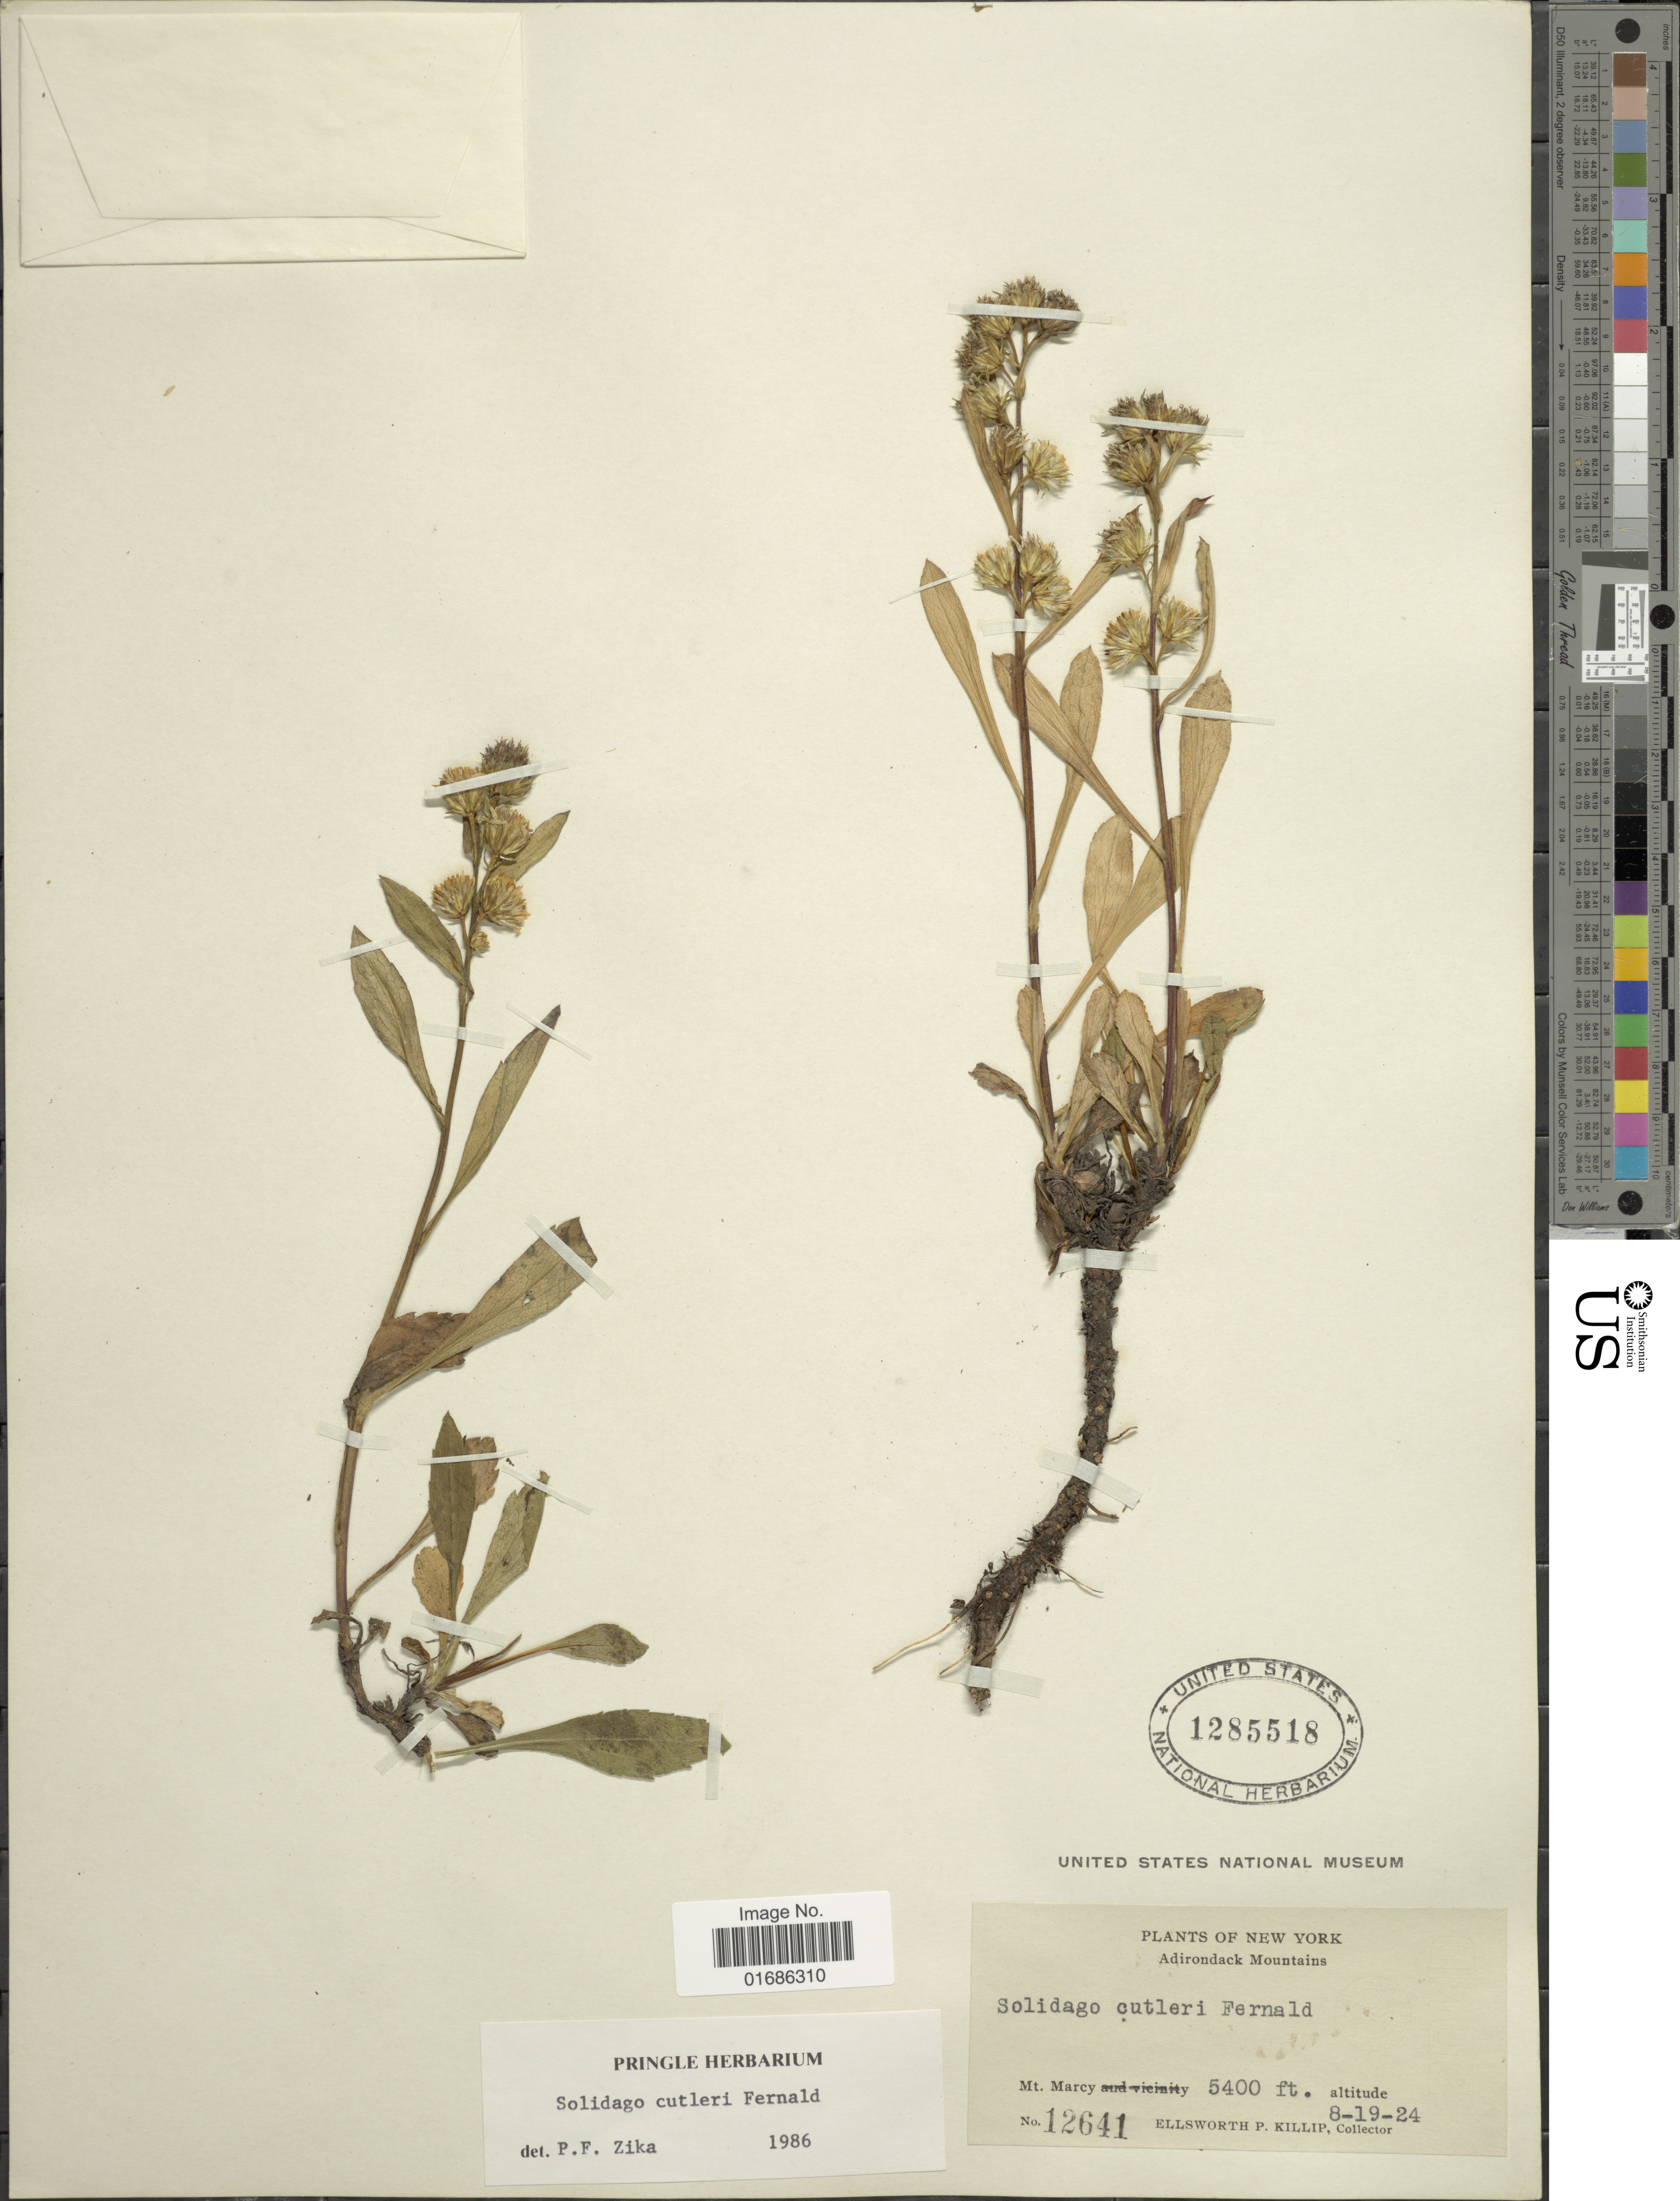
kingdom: Plantae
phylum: Tracheophyta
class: Magnoliopsida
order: Asterales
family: Asteraceae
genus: Solidago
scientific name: Solidago cutleri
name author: Fernald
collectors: E. P. Killip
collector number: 12641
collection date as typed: Transcribed d/m/y: 19/8/24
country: United States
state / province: New York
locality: Adirondack Mountains, Mt Marcy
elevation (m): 1646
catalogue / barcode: US 1285518